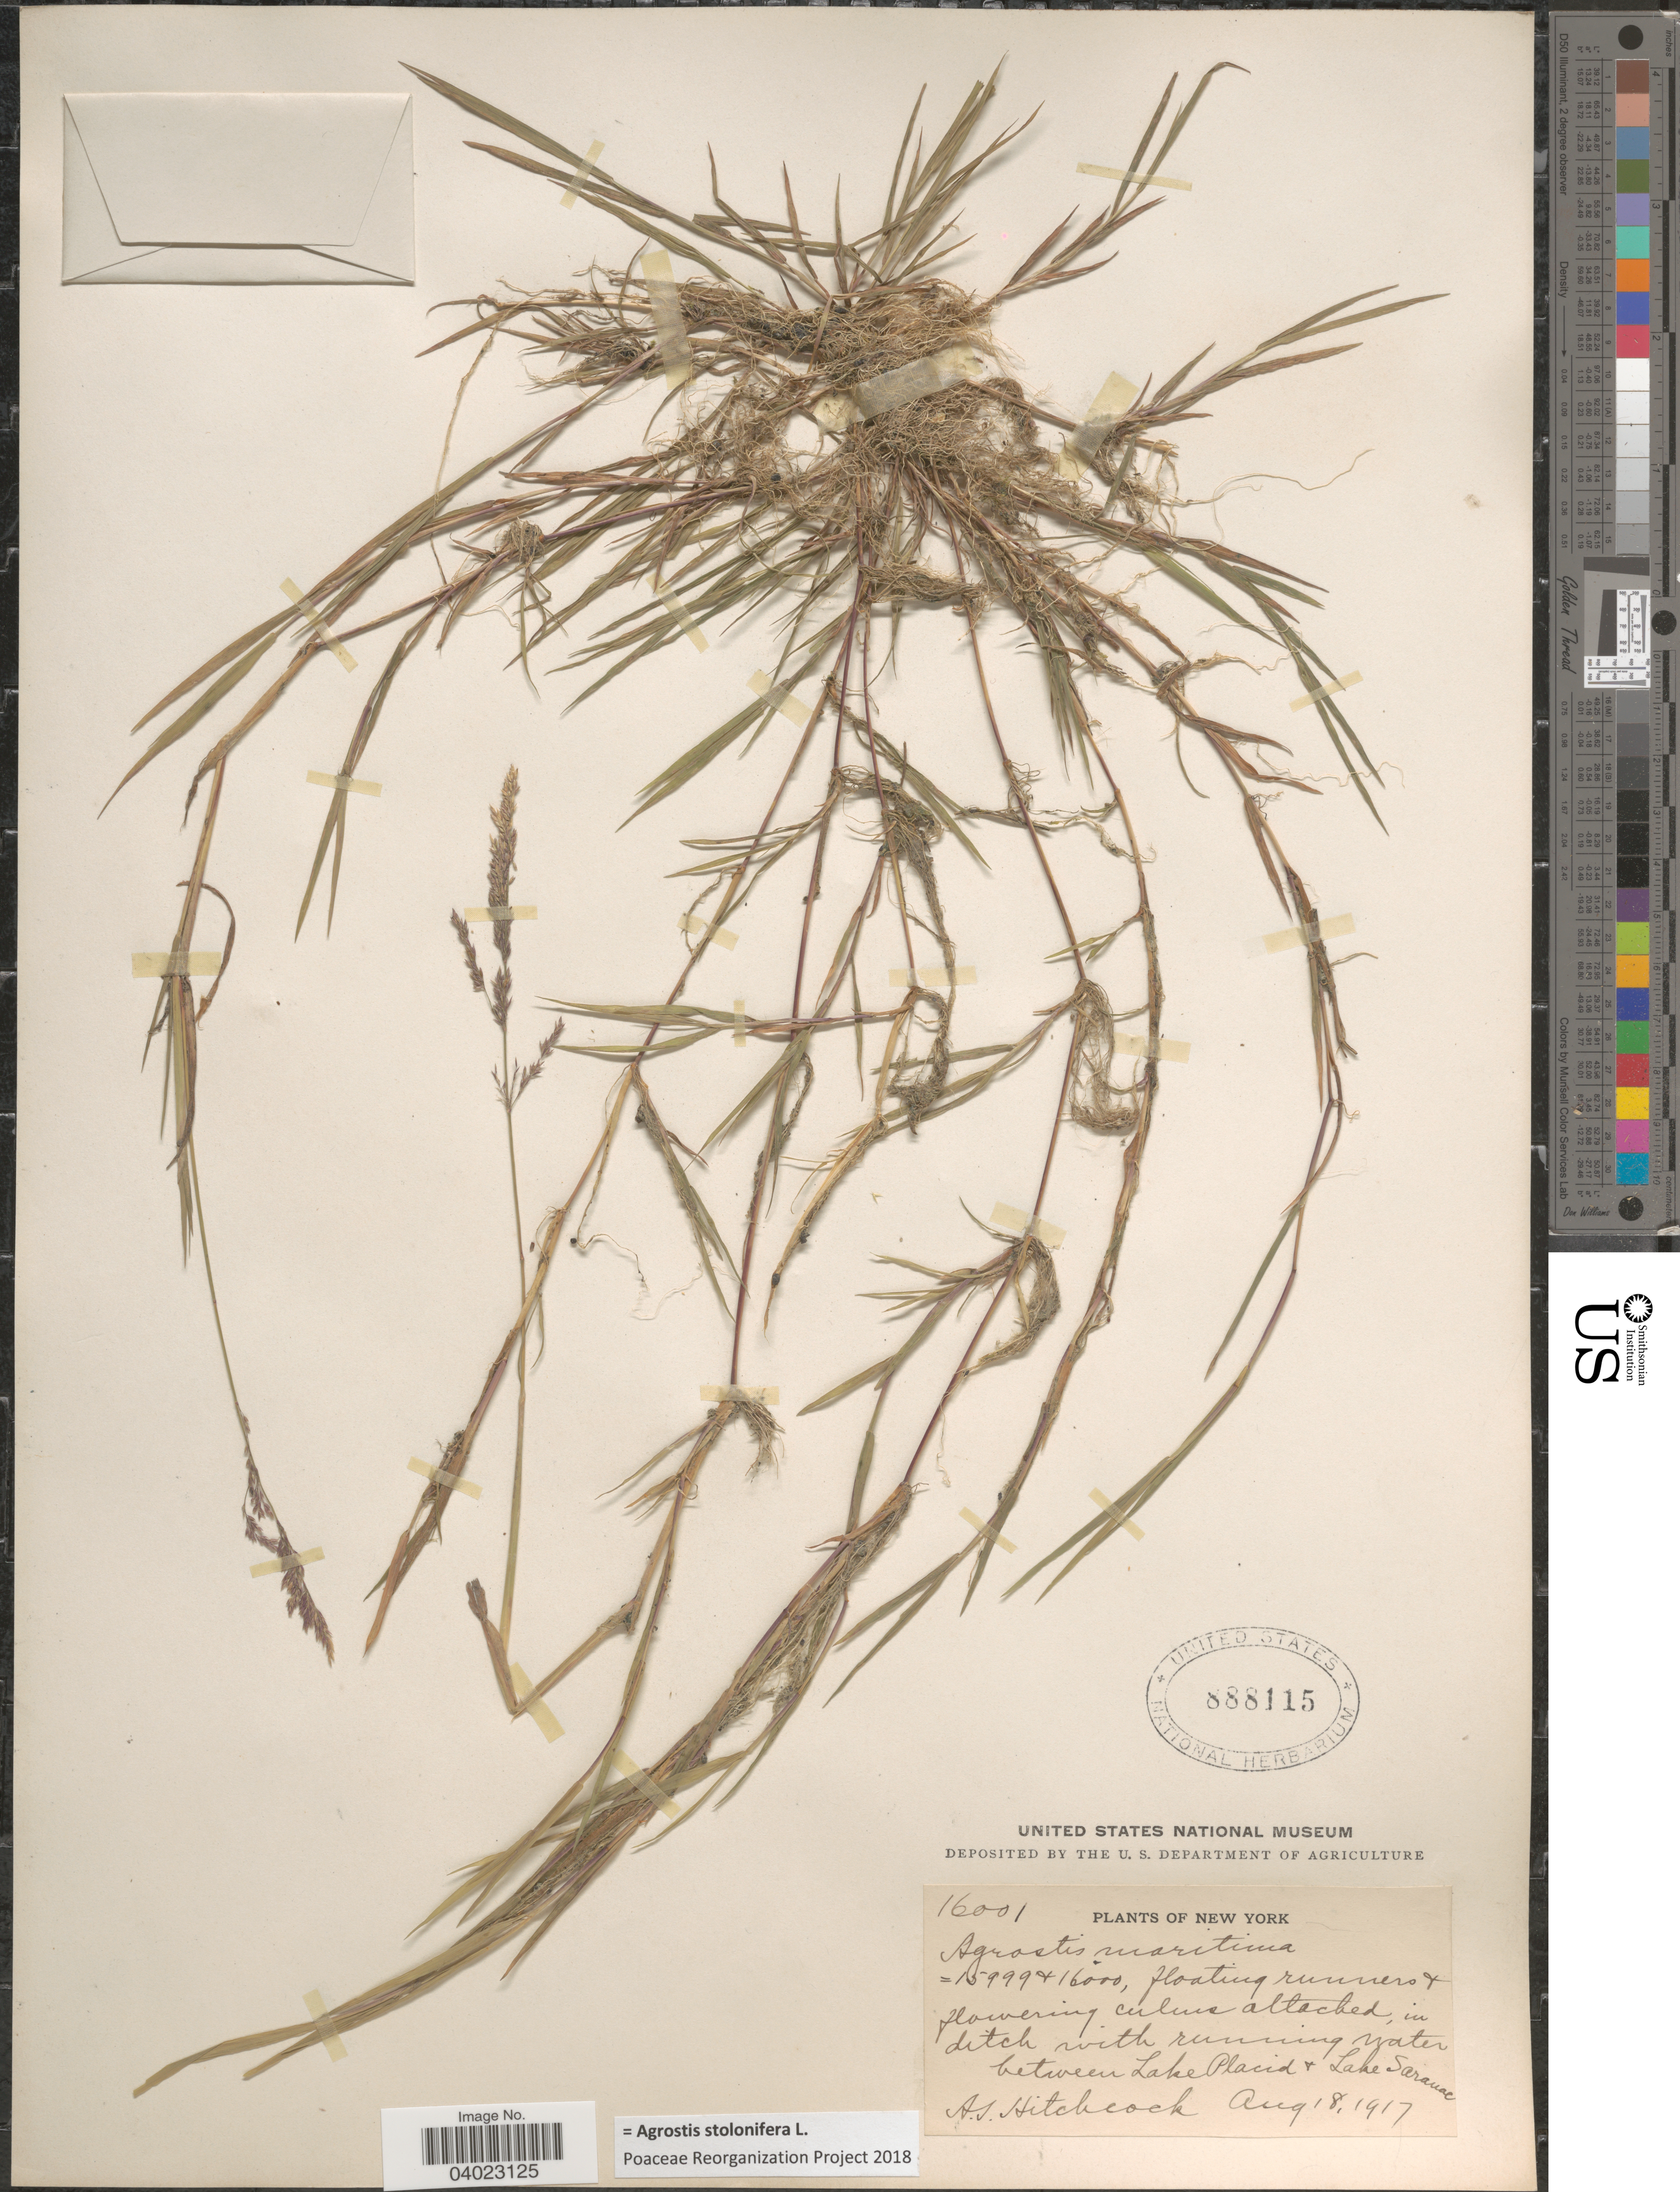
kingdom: Plantae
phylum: Tracheophyta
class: Liliopsida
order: Poales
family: Poaceae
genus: Agrostis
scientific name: Agrostis stolonifera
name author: L.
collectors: A. S. Hitchcock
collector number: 16001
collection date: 1917-08-18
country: United States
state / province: New York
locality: In ditch with running water between Lake Placid & Lake Saranac.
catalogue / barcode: US 888115